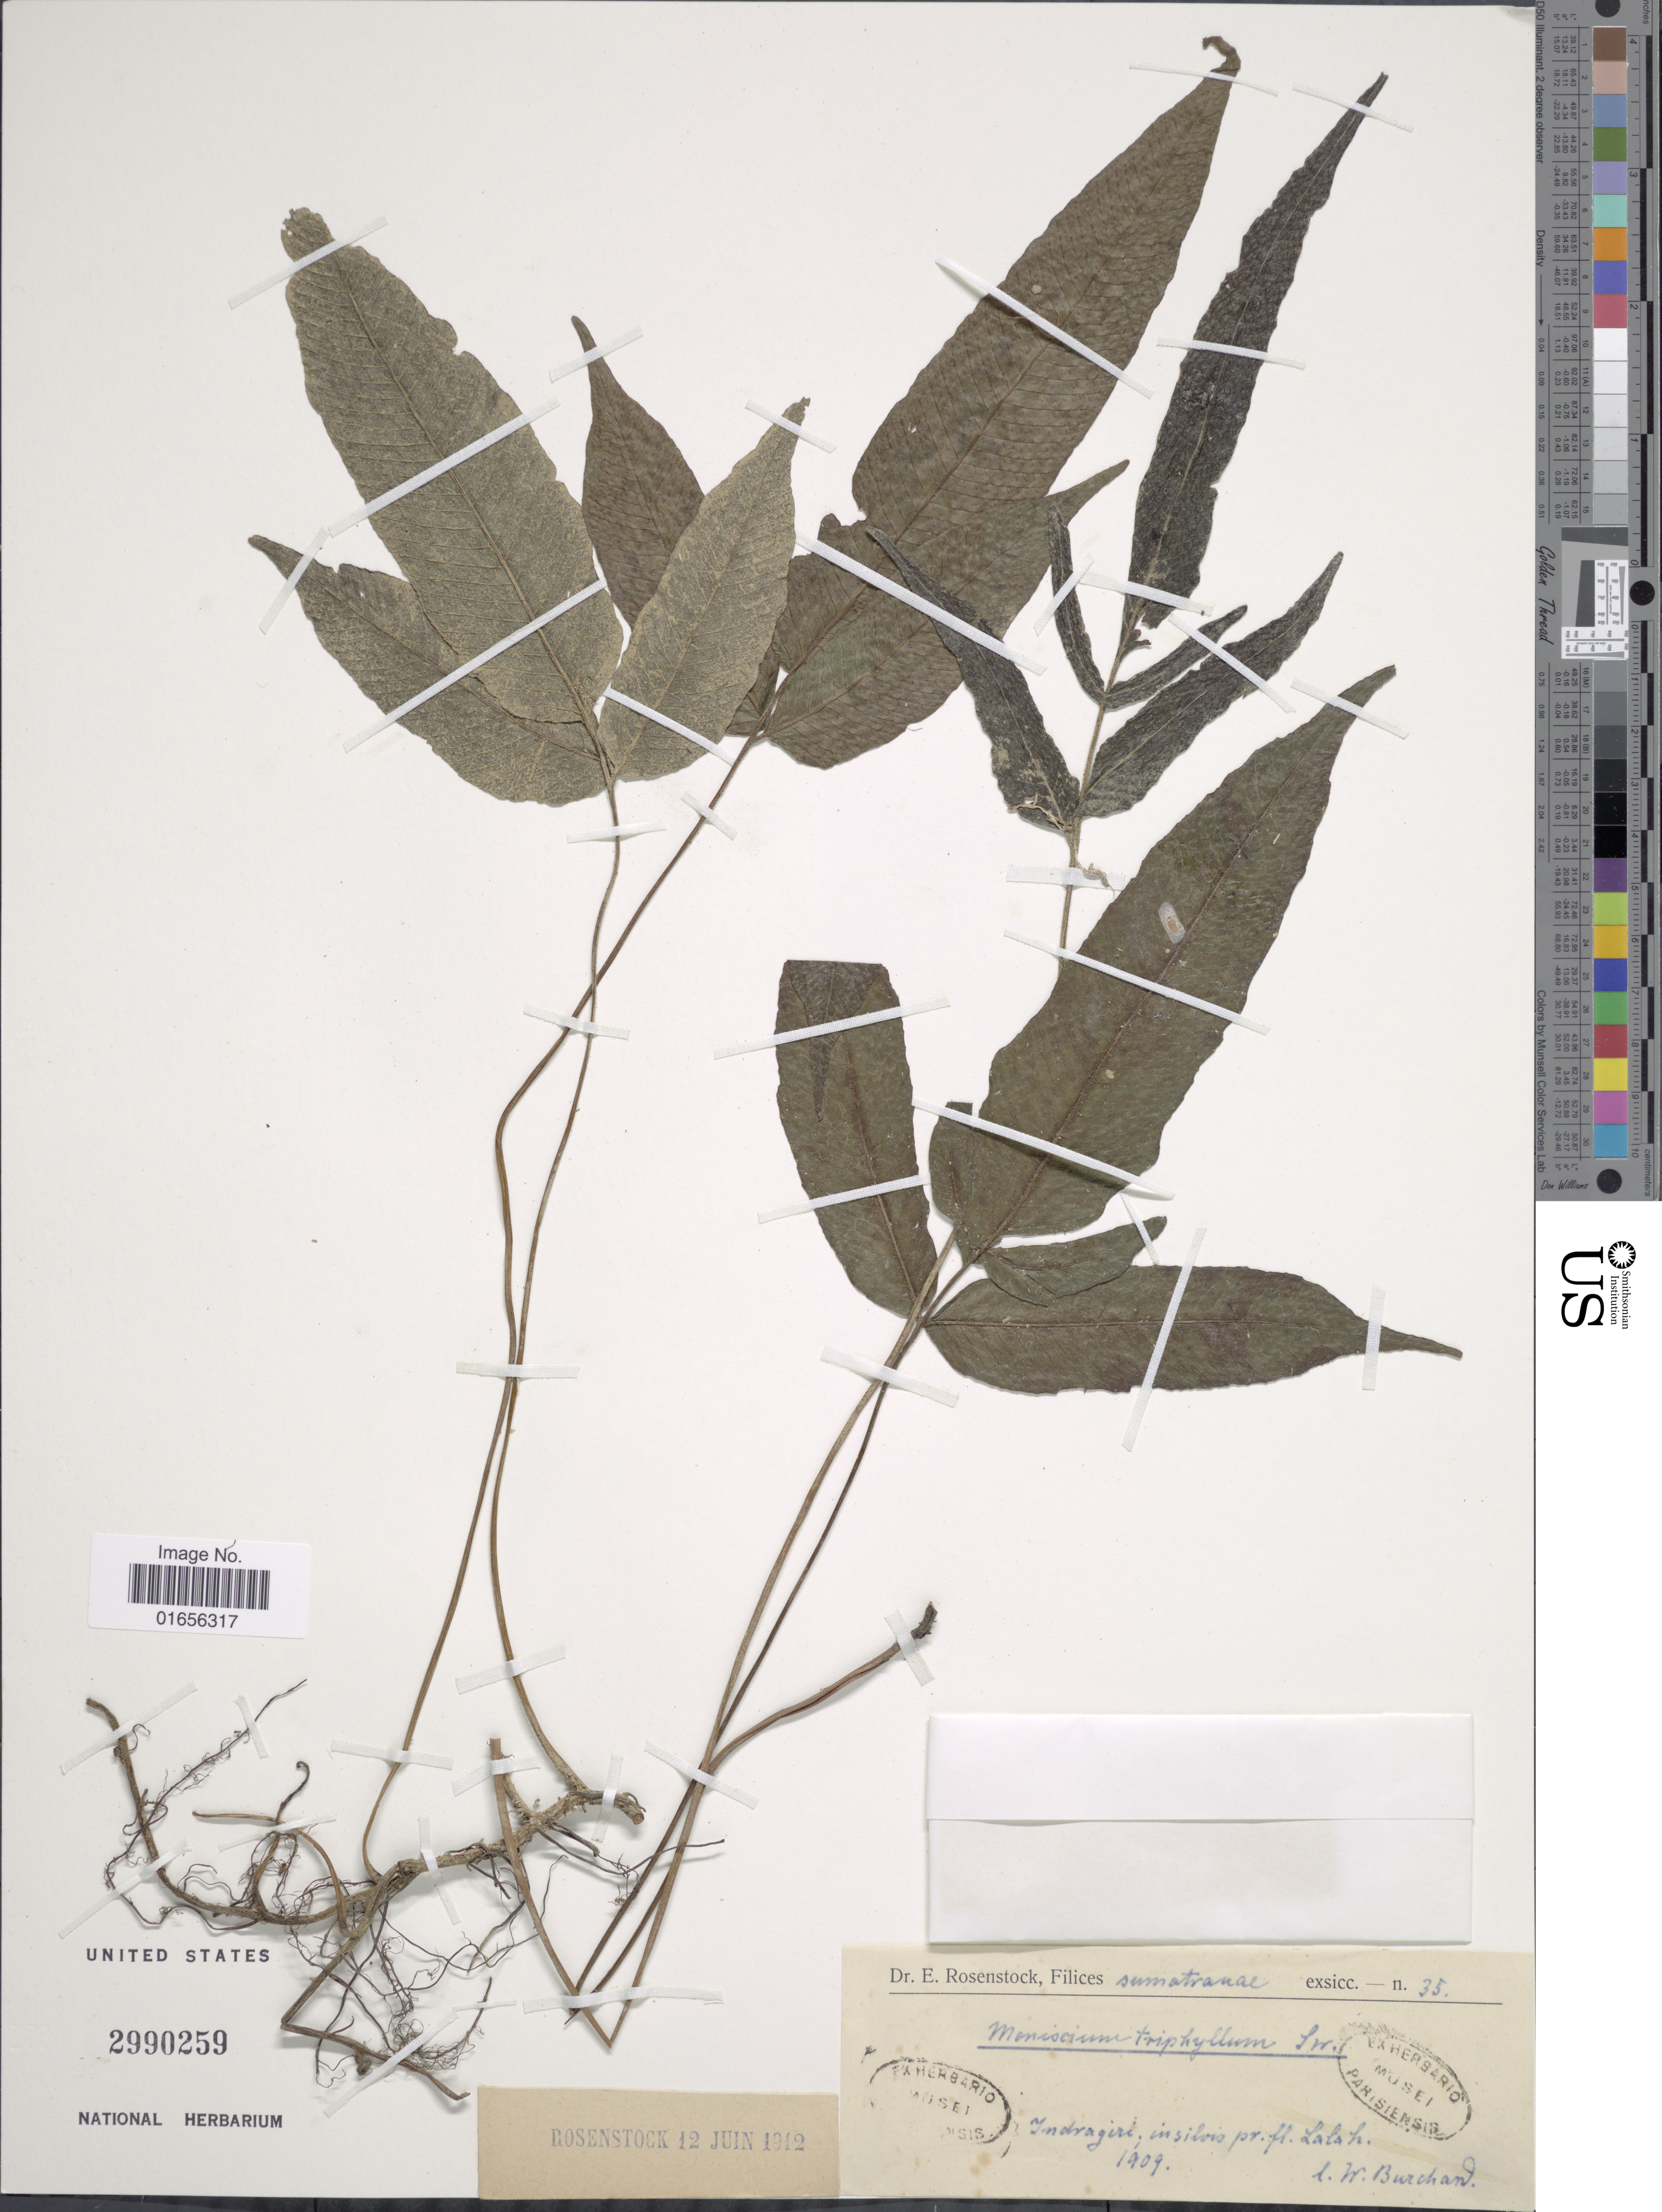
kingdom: Plantae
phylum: Tracheophyta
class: Polypodiopsida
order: Polypodiales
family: Thelypteridaceae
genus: Pronephrium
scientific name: Pronephrium triphyllum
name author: (Sw.) Holttum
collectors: W. Burchard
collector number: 35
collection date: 1909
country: Indonesia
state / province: Sumatra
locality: Sumatranae, Indragiri, insilvis pr.fl. Lalah [interpreted]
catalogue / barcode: US 2990259